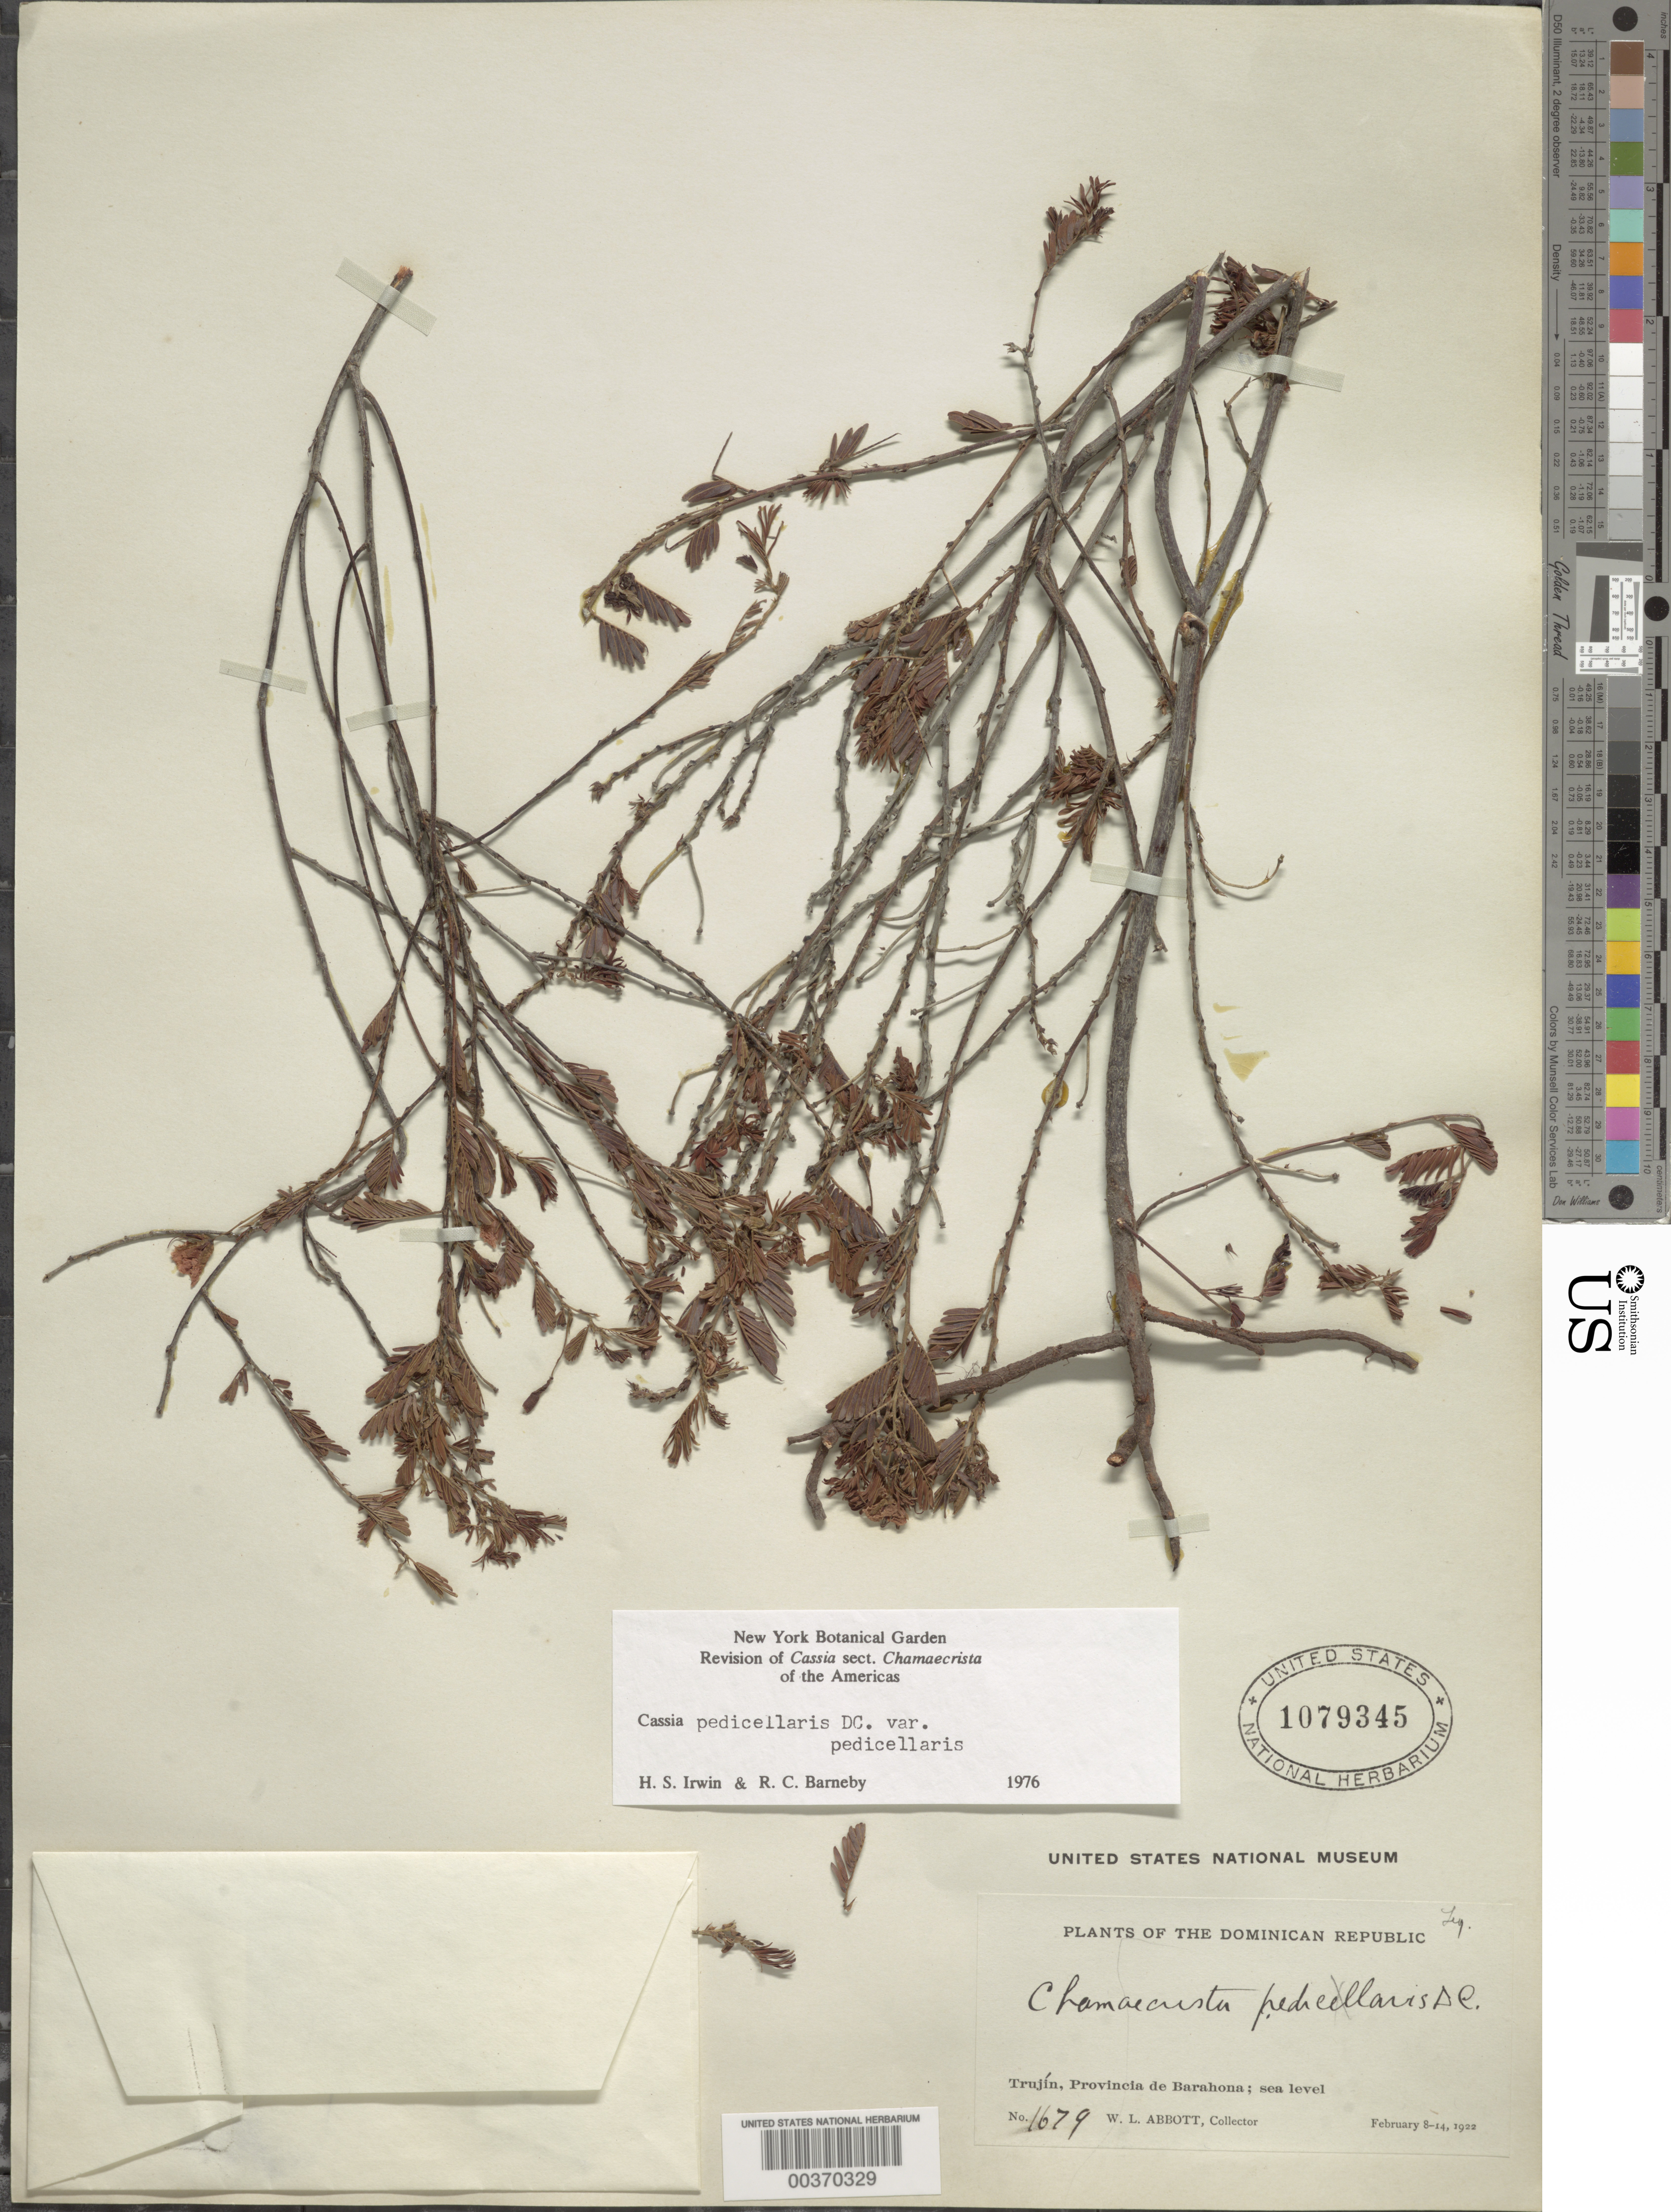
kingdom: Plantae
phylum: Tracheophyta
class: Magnoliopsida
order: Fabales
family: Fabaceae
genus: Chamaecrista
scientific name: Chamaecrista pedicellaris var. pedicellaris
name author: Britton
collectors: W. L. Abbott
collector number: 1679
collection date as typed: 08 Feb 1922 to 14 Feb 1922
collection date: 1922-02-08/1922-02-14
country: Dominican Republic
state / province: Barahona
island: Hispaniola Island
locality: Trujin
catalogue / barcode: US 1079345